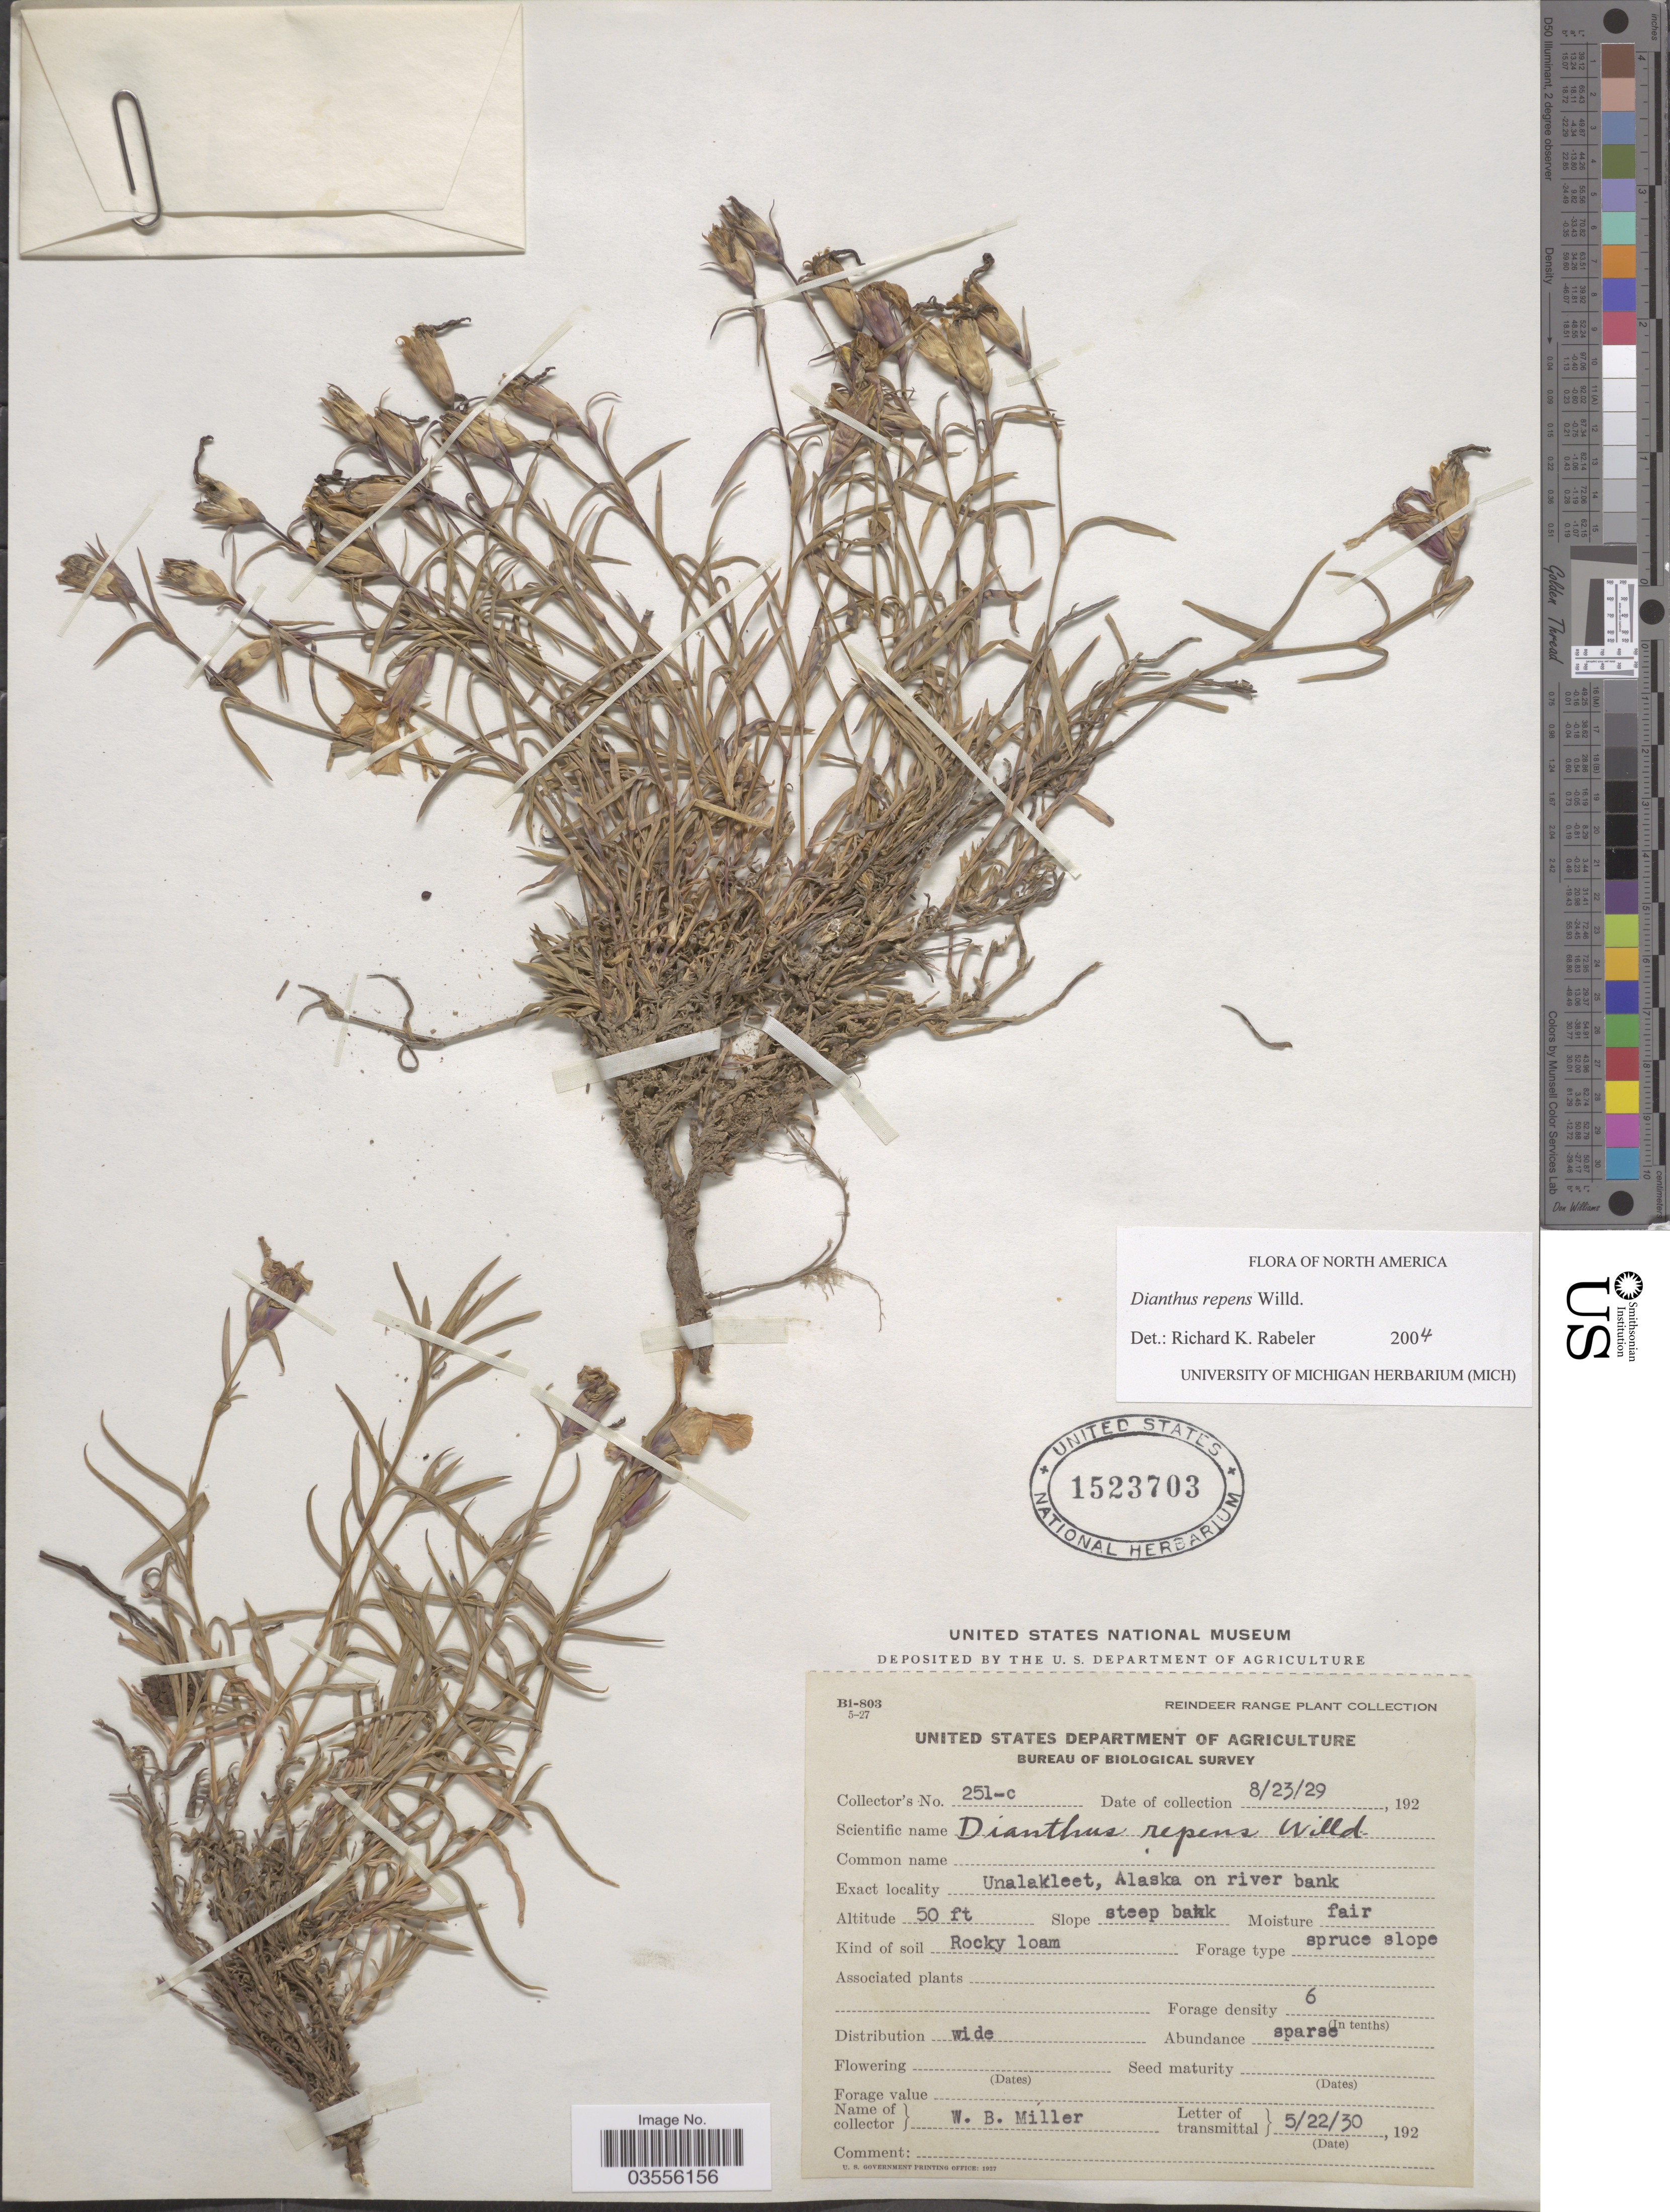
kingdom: Plantae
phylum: Tracheophyta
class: Magnoliopsida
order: Caryophyllales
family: Caryophyllaceae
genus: Dianthus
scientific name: Dianthus repens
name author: L.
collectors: W. Miller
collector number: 251-c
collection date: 1929-08-23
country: United States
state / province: Alaska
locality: Unalakleet, Alaska on river bank.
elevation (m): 15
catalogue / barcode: US 1523703